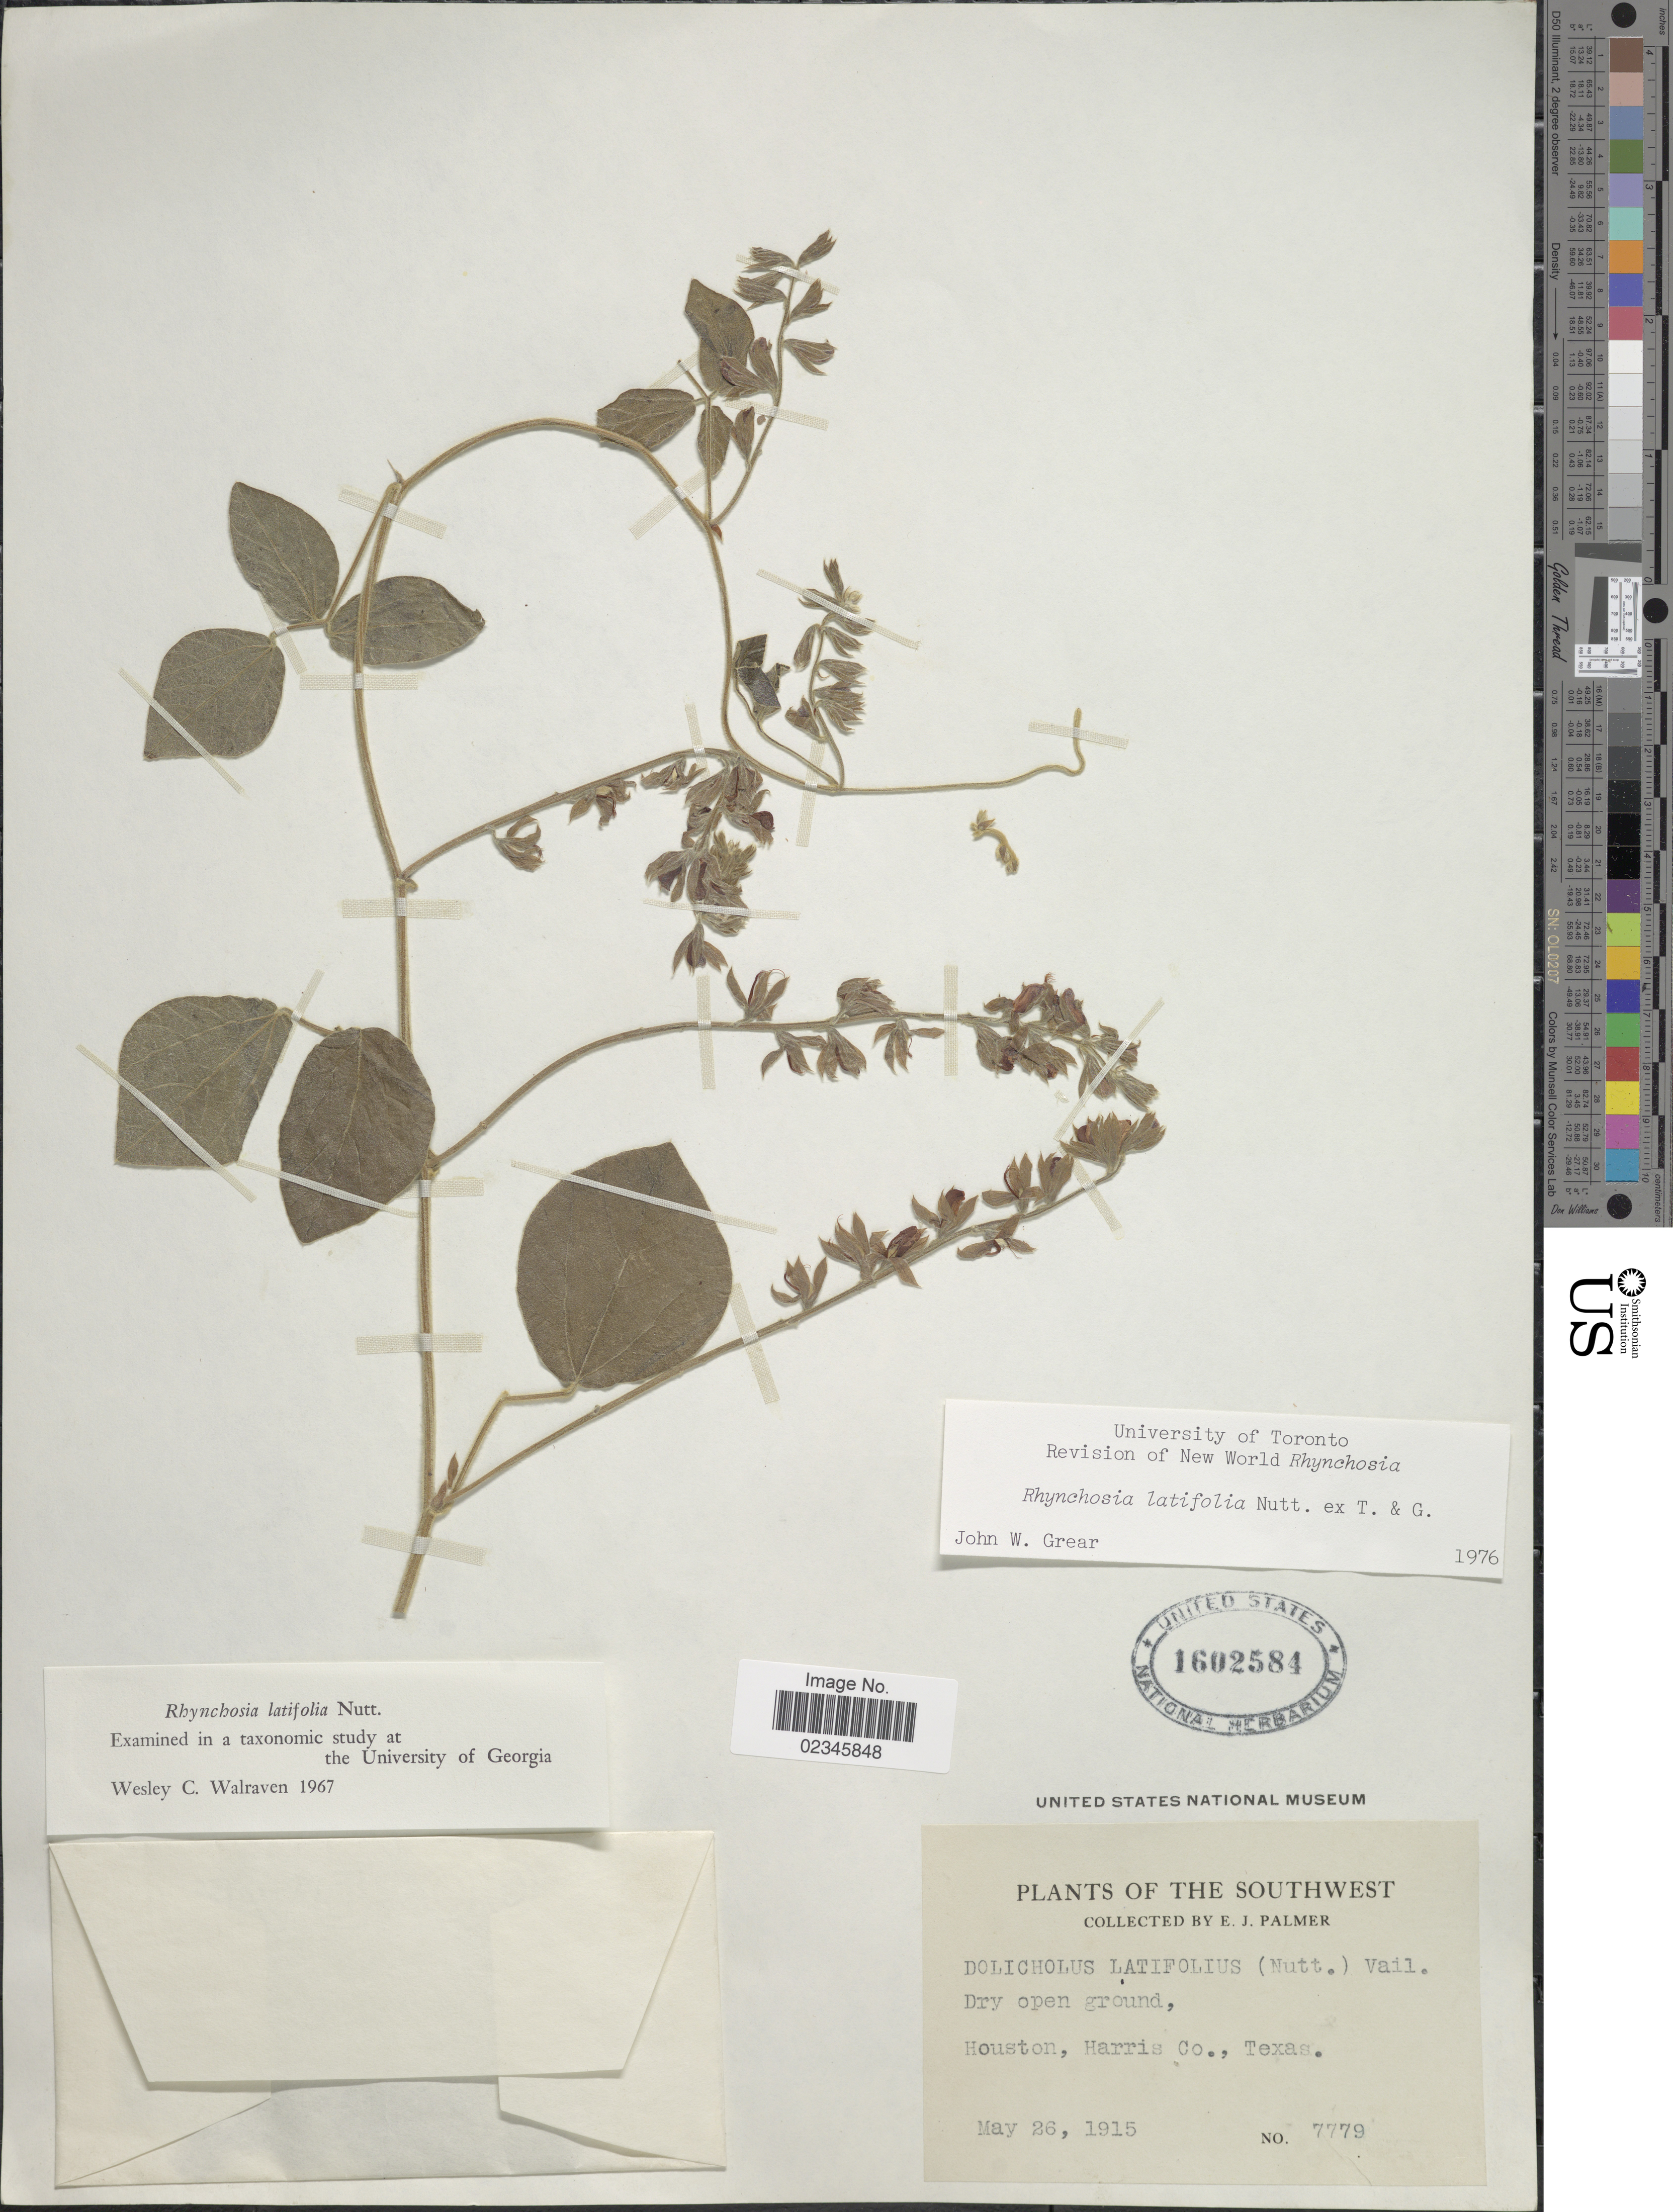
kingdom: Plantae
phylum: Tracheophyta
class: Magnoliopsida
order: Fabales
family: Fabaceae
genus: Rhynchosia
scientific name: Rhynchosia latifolia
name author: Nutt. ex Torr. & A. Gray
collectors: E. J. Palmer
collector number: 7779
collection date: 1915-05-26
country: United States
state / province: Texas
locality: Dry open ground, Houston, Harris Co.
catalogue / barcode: US 1602584